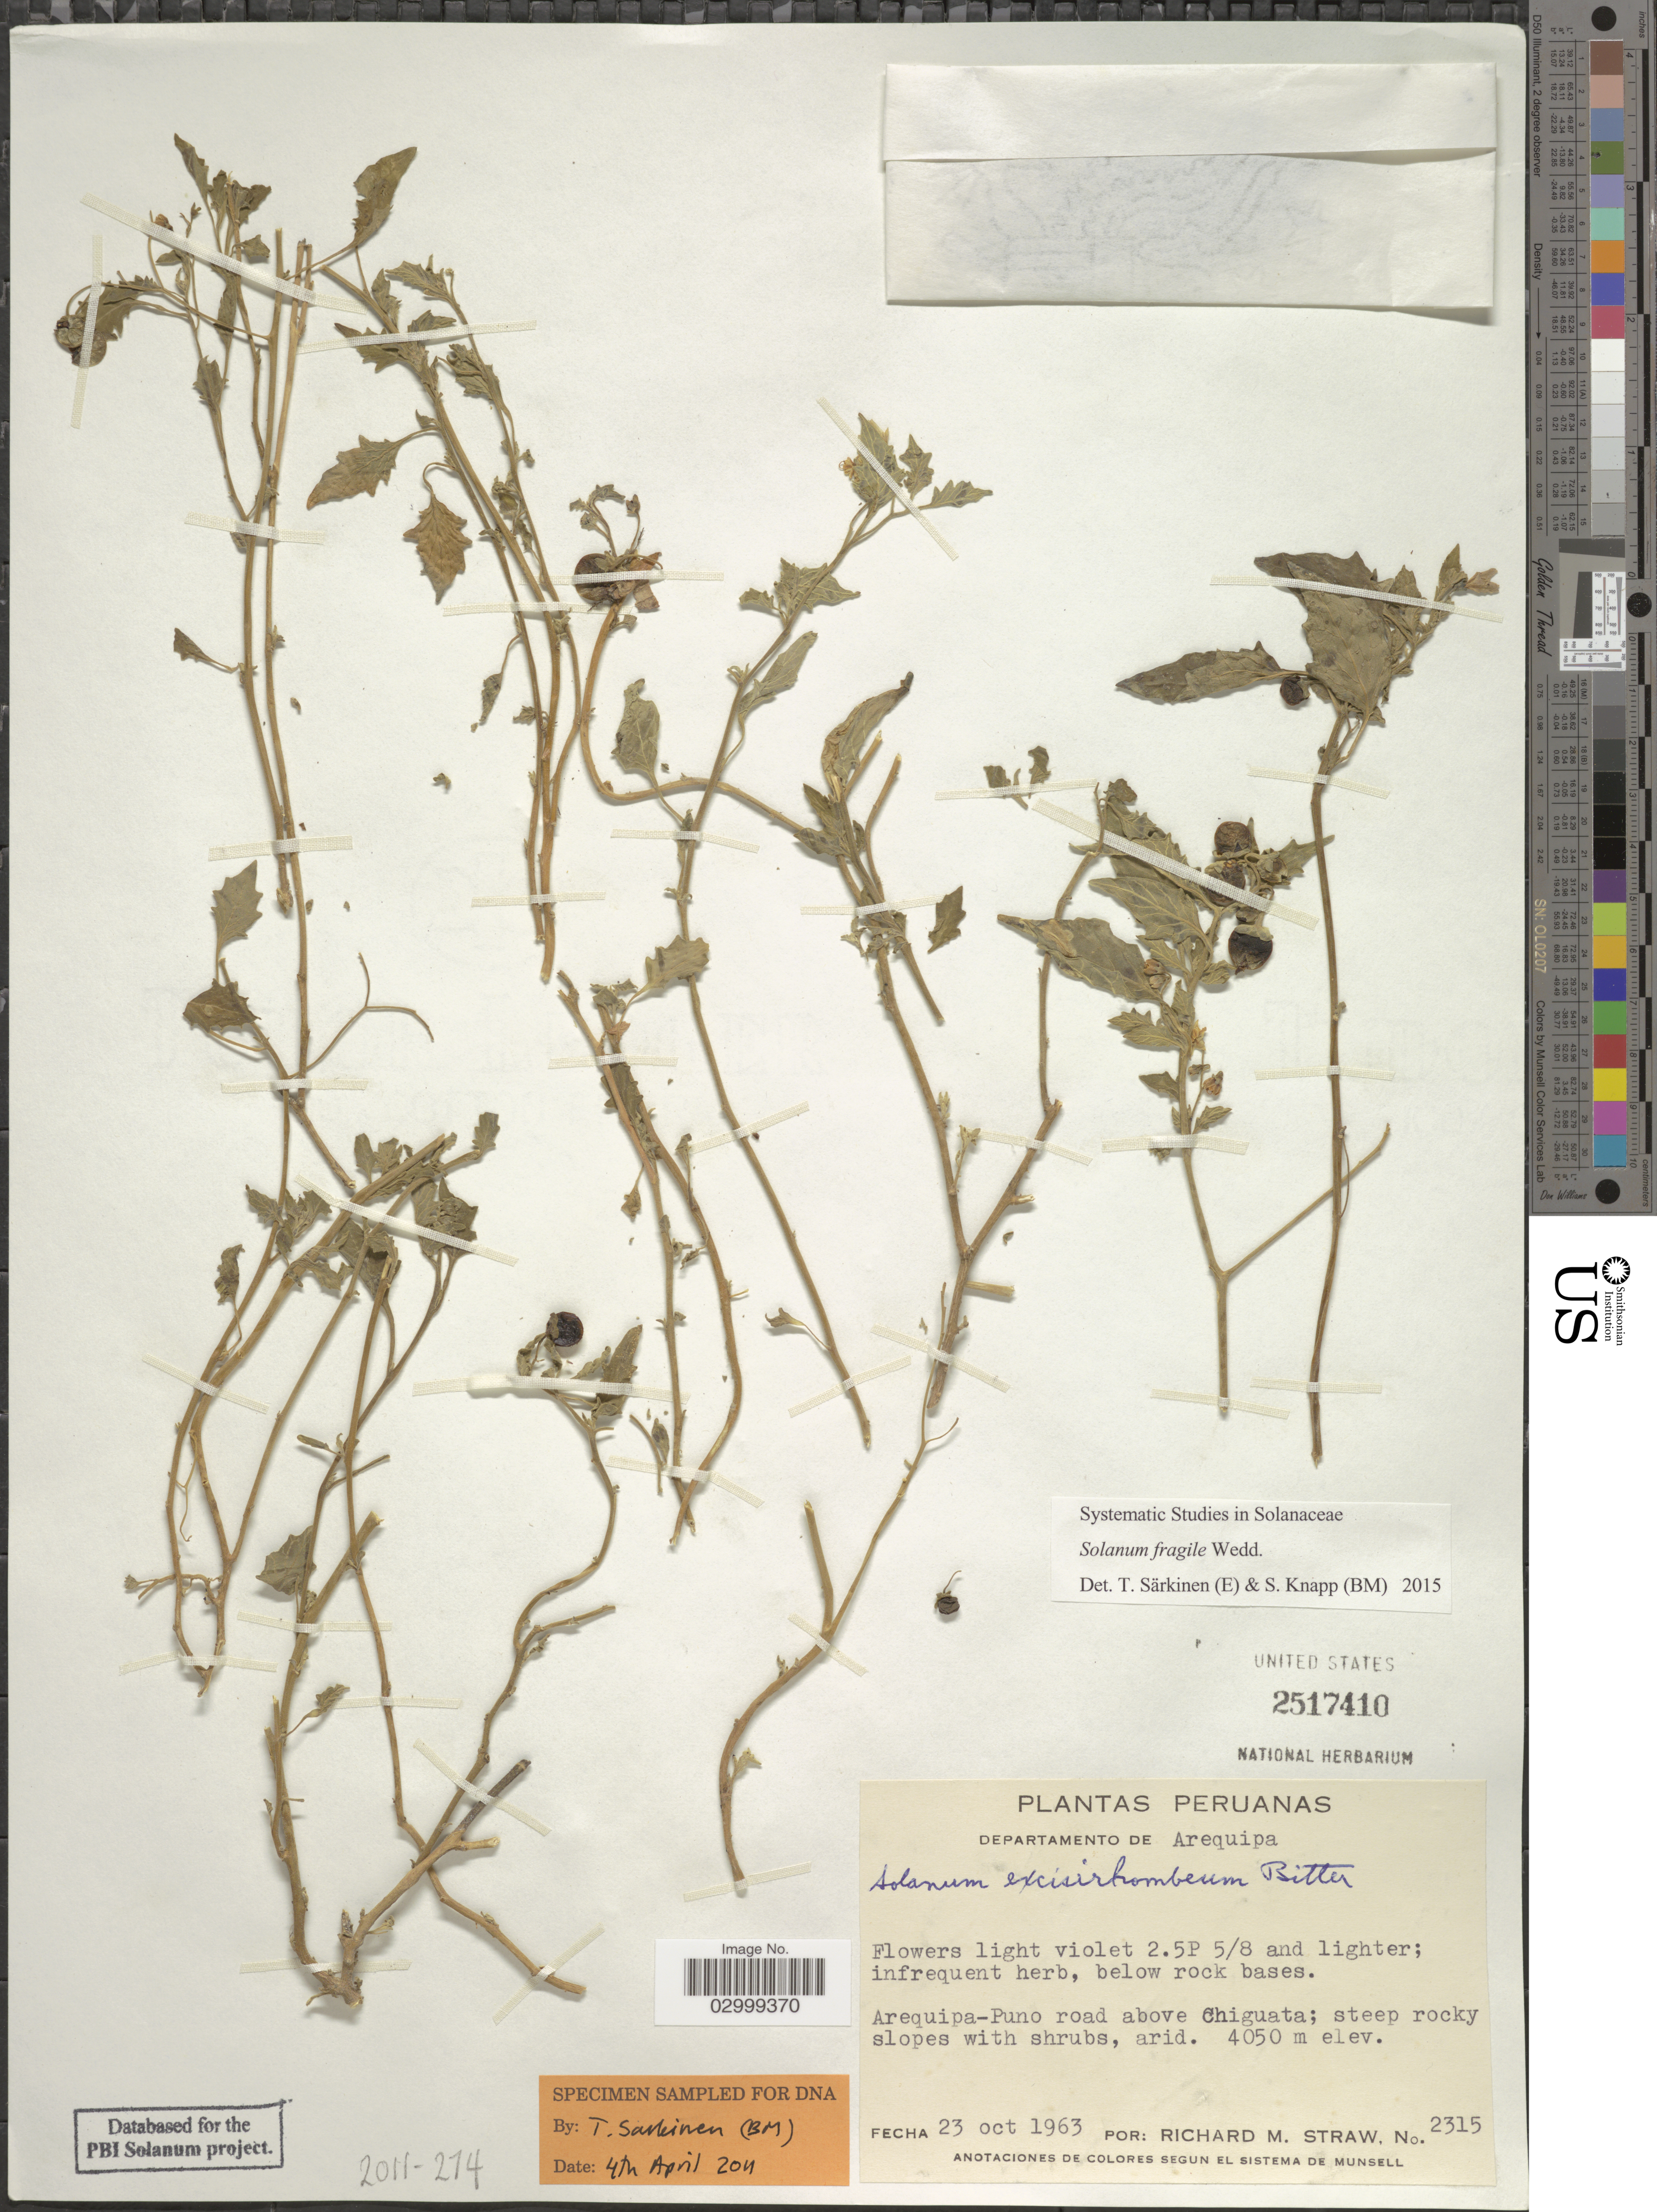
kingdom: Plantae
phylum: Tracheophyta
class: Magnoliopsida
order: Solanales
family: Solanaceae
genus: Solanum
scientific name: Solanum fragile C. Wright ex Griseb., nom. illeg.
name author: C. Wright ex Griseb.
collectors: R. M. Straw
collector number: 2315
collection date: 1963-10-23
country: Peru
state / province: Arequipa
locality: Departamento de Arequipa, Arequipa-Puno road above Chiguata.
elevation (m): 4050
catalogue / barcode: US 2517410